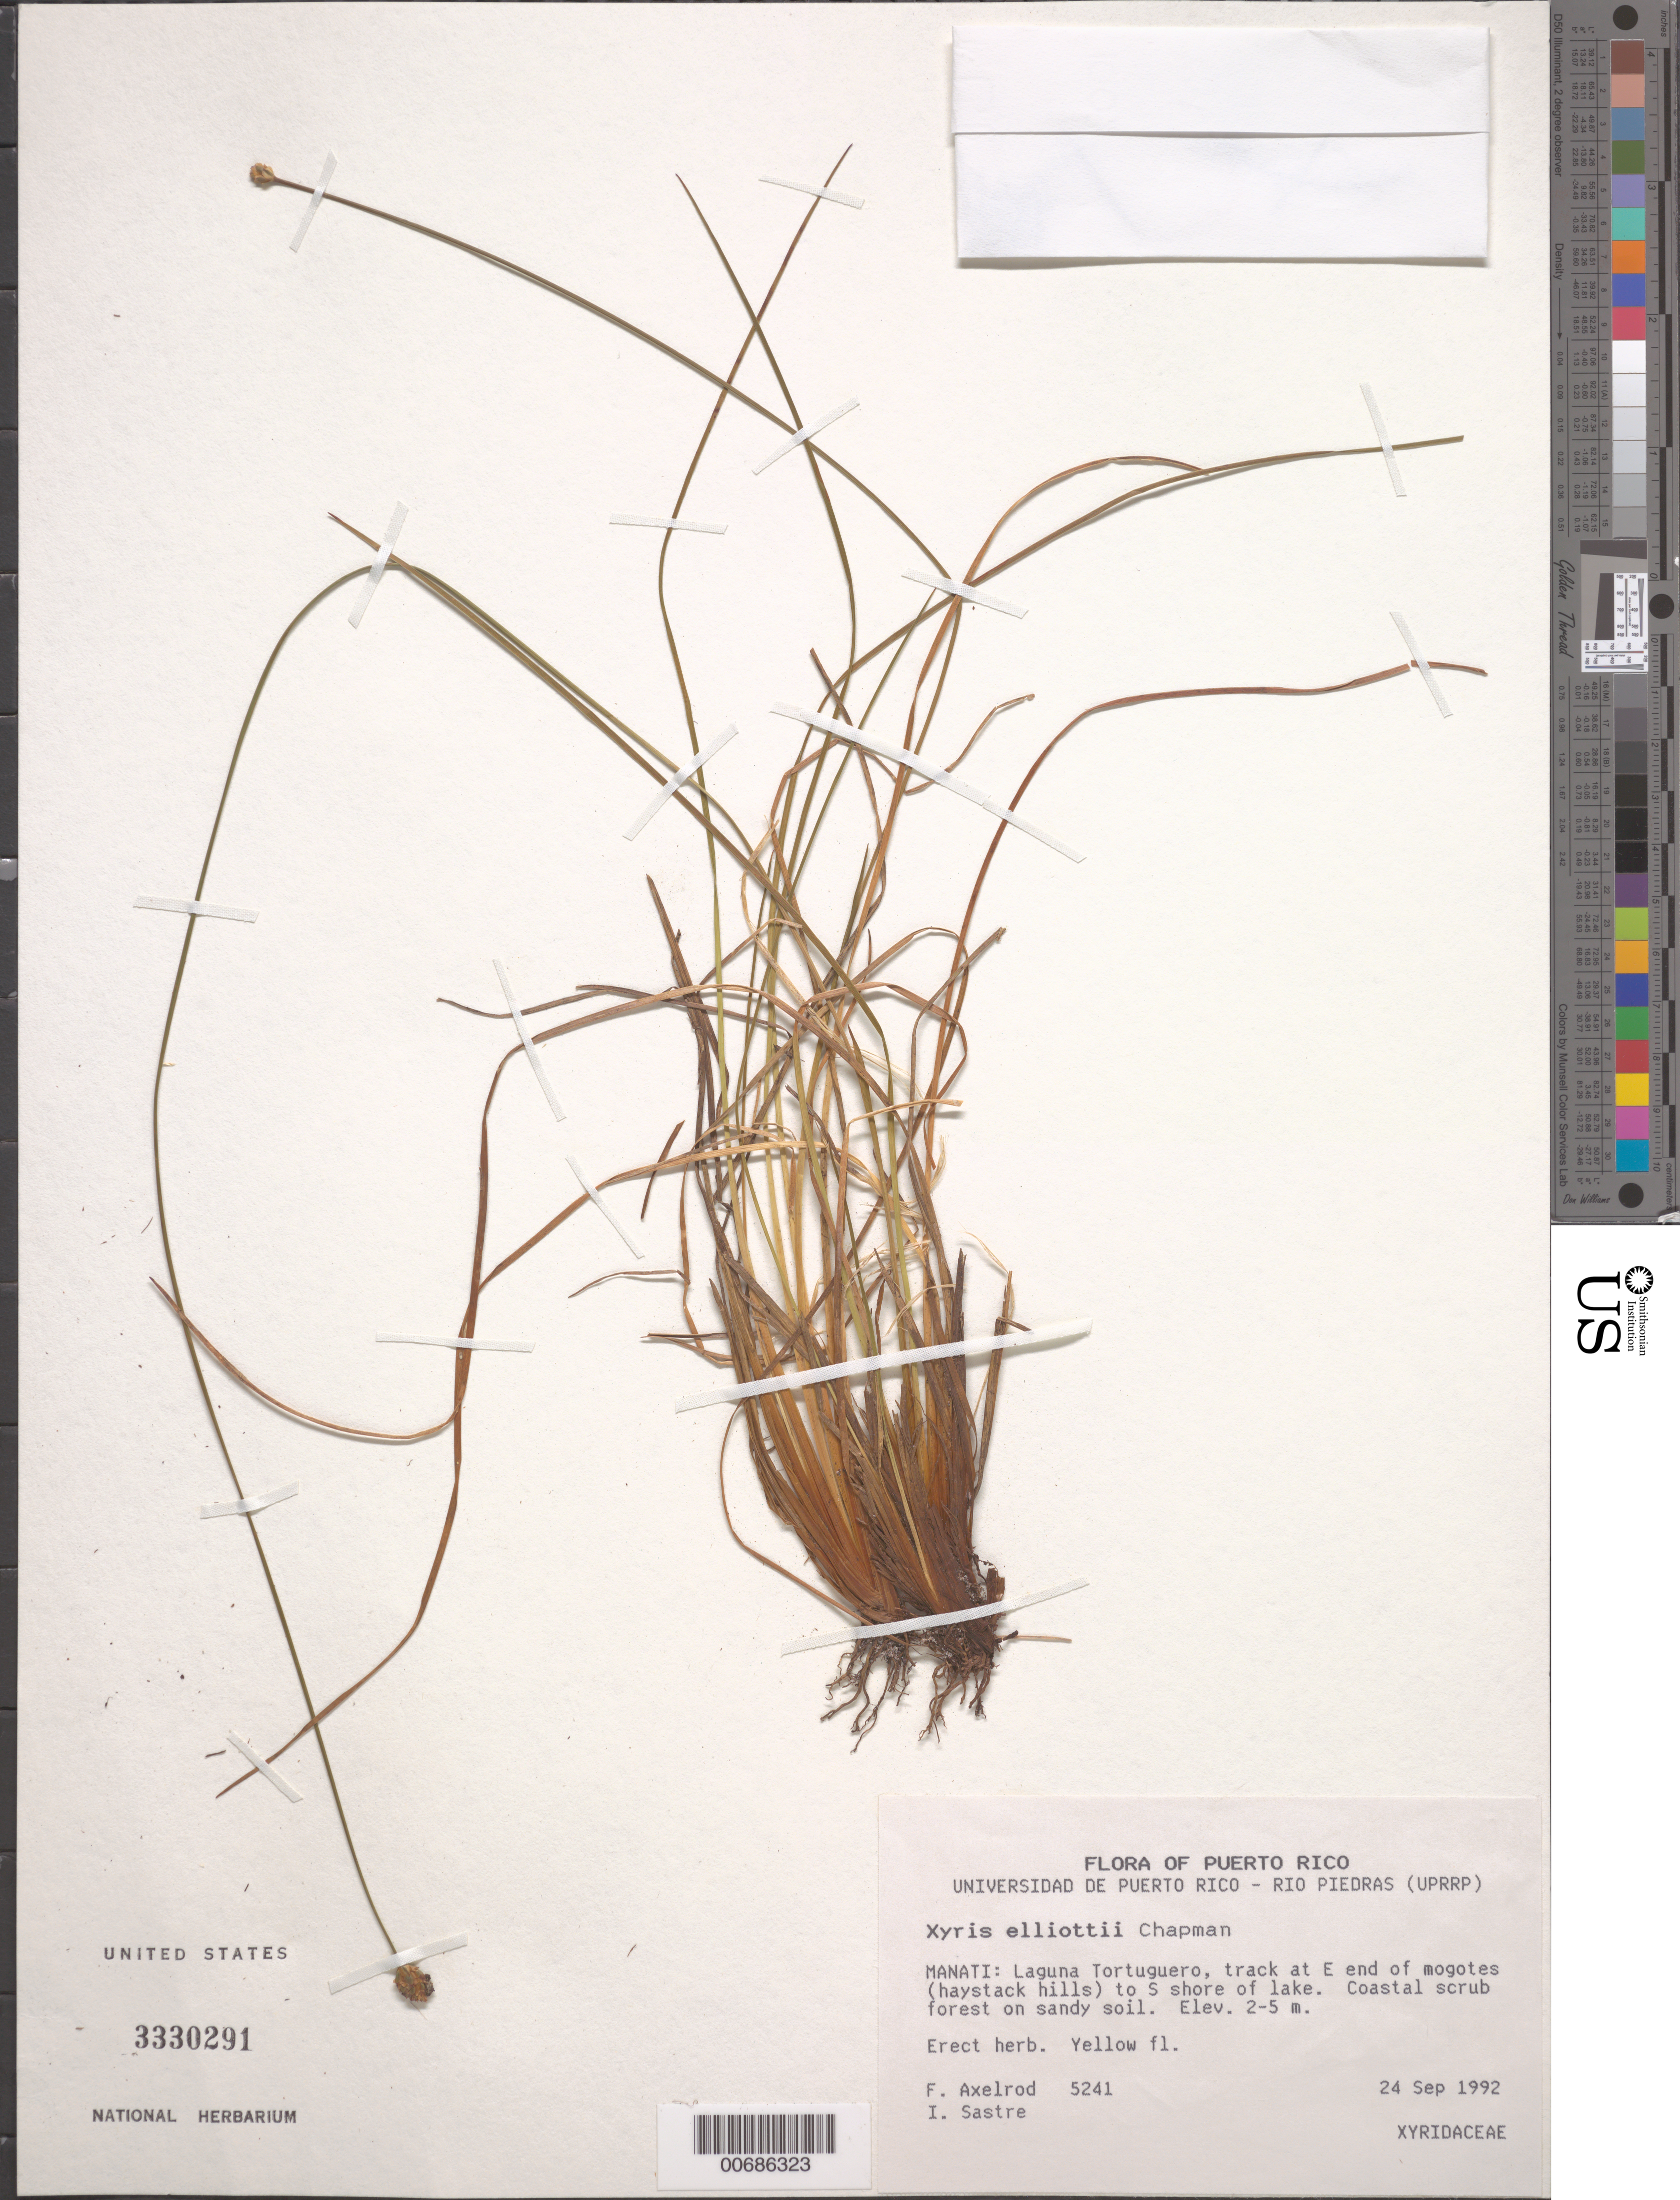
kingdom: Plantae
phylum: Tracheophyta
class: Liliopsida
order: Poales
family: Xyridaceae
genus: Xyris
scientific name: Xyris elliottii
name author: Chapm.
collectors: F. S. Axelrod & I. Sastre-de Jesús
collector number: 5241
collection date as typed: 24 Sep 1992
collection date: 1992-09-24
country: Puerto Rico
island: Greater Antilles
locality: Manati: Laguna Tortuguero, track at E end of mogotes (haystack hills) to S shore of lake.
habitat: Coastal scrub forest on sandy soil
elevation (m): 2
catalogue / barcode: US 3330291